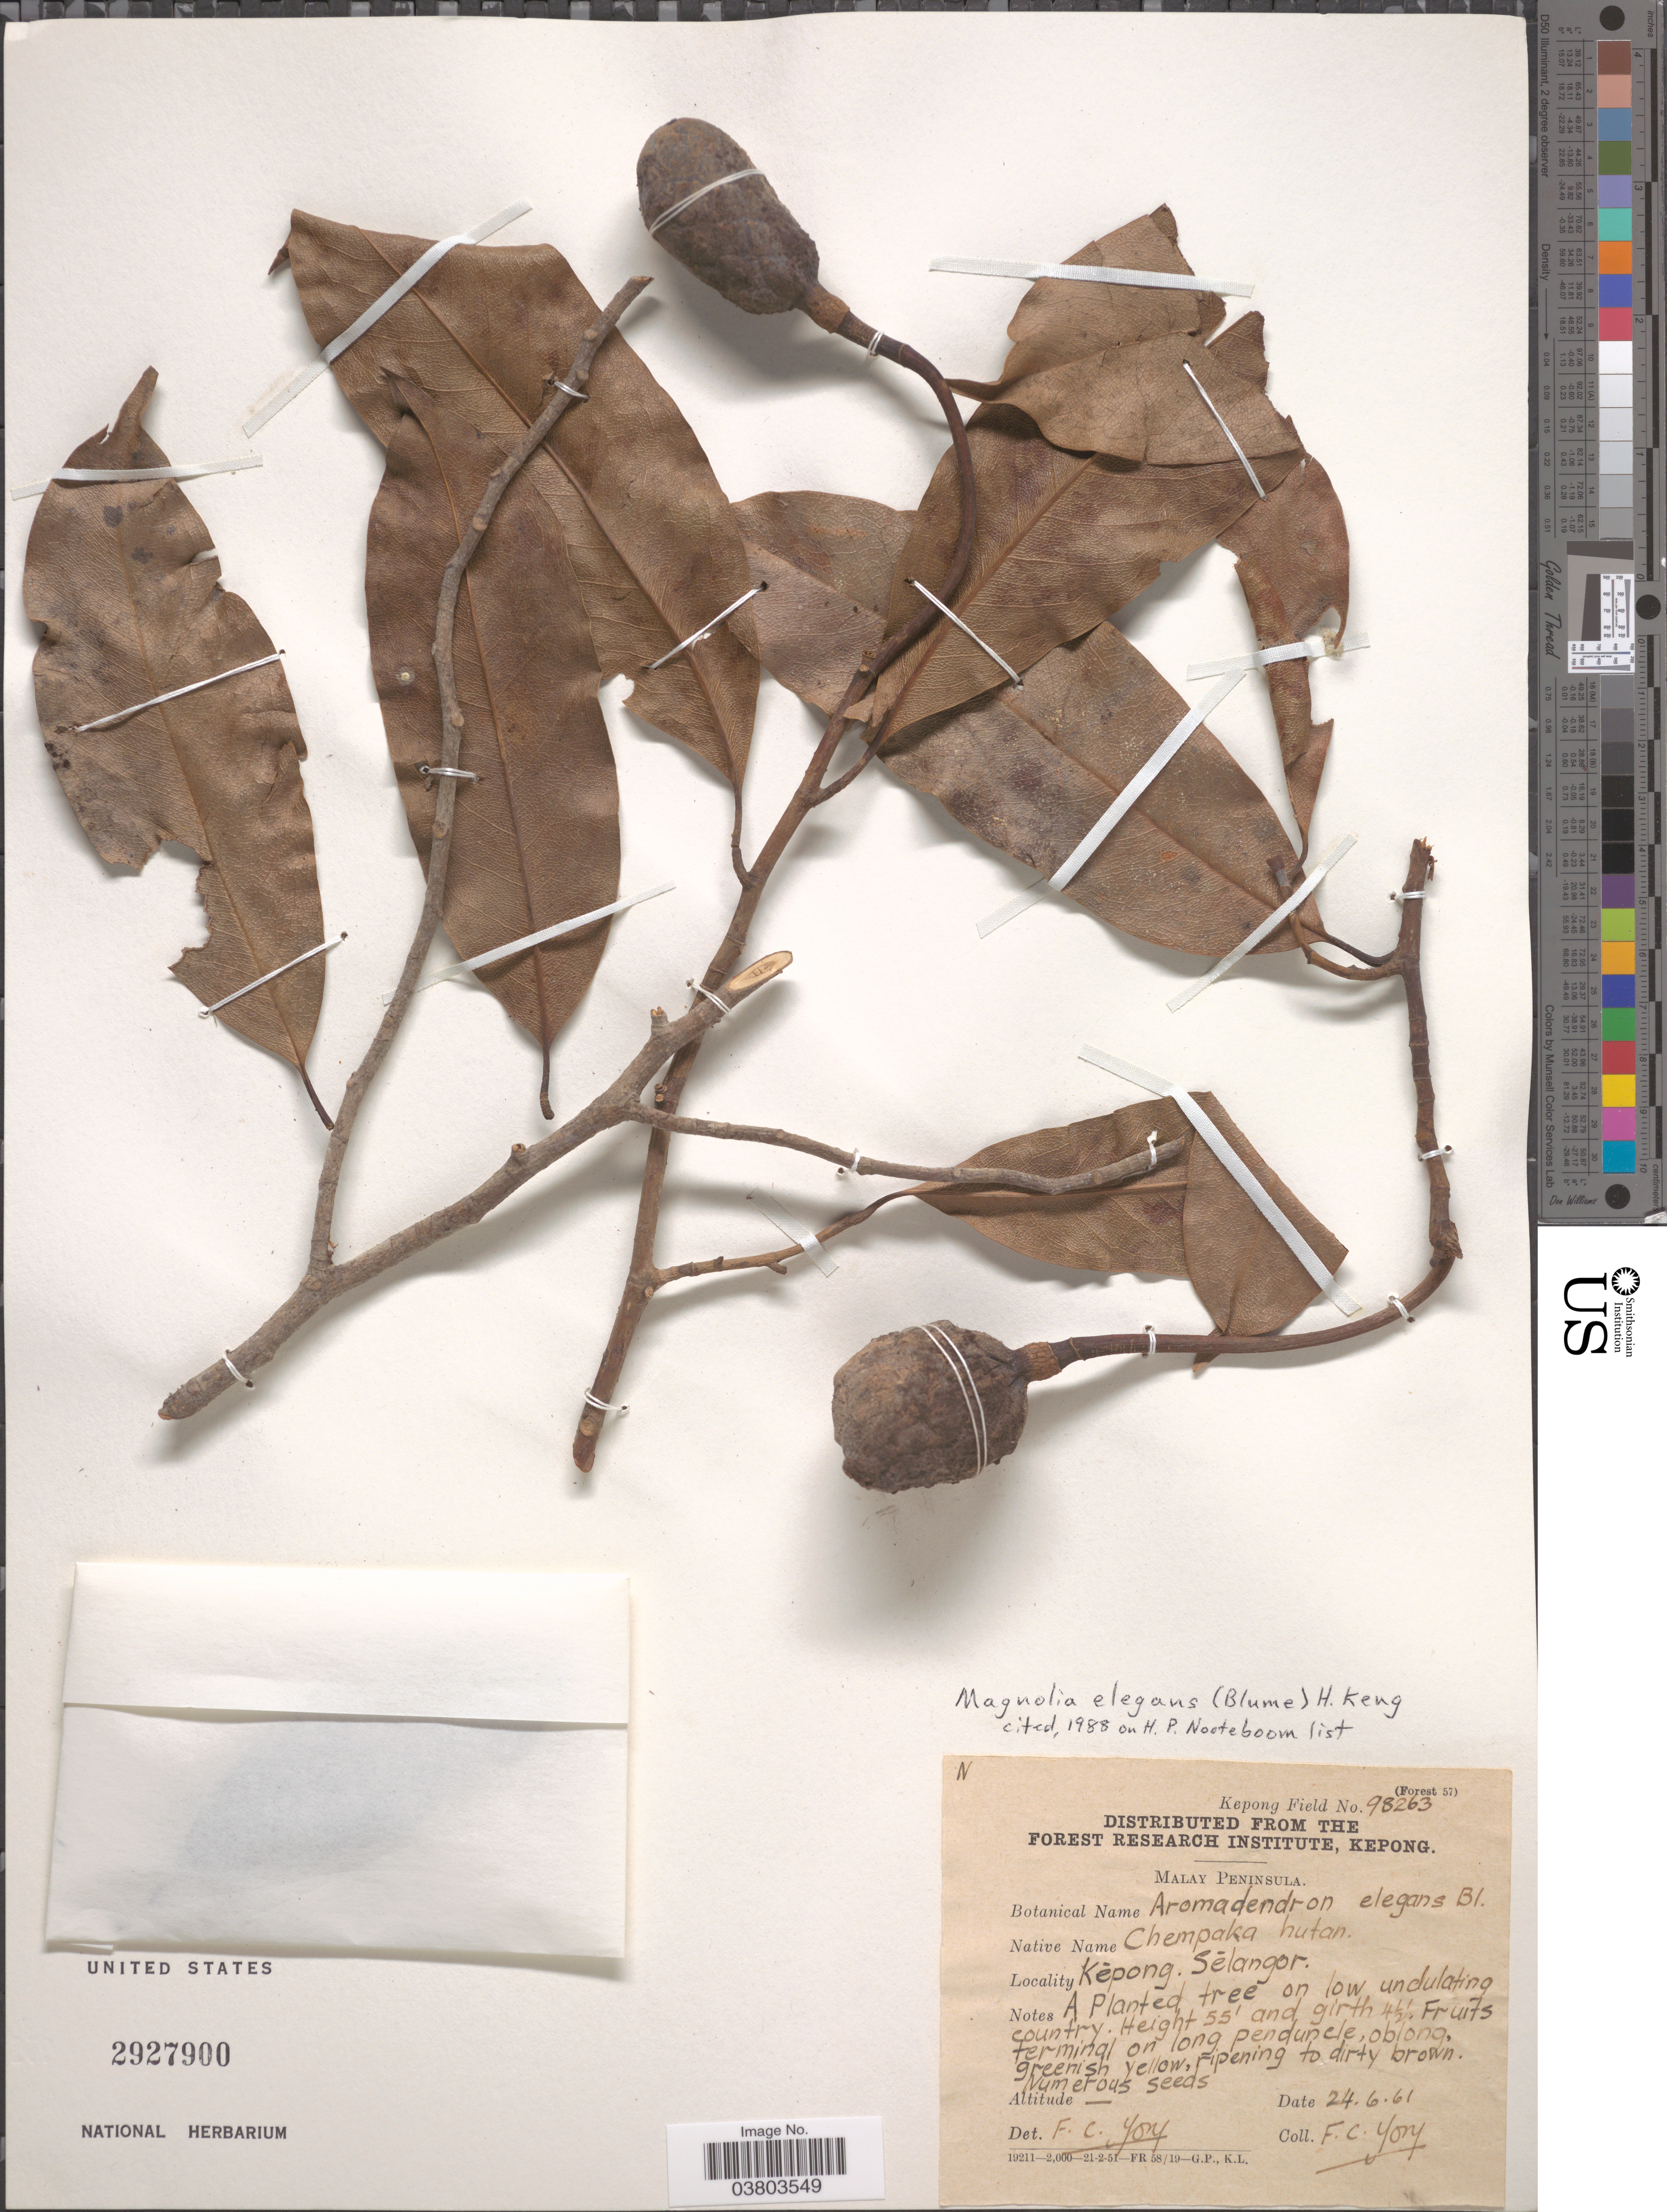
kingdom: Plantae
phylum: Tracheophyta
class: Magnoliopsida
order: Magnoliales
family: Magnoliaceae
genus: Magnolia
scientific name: Magnolia elegans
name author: (Blume) H. Keng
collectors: F. Yong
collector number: Kepong Field 98263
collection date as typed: Transcribed d/m/y: 24/6/61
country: Malaysia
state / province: Selangor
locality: Malay Peninsula. Kēpong Sēlangor.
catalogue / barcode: US 2927900